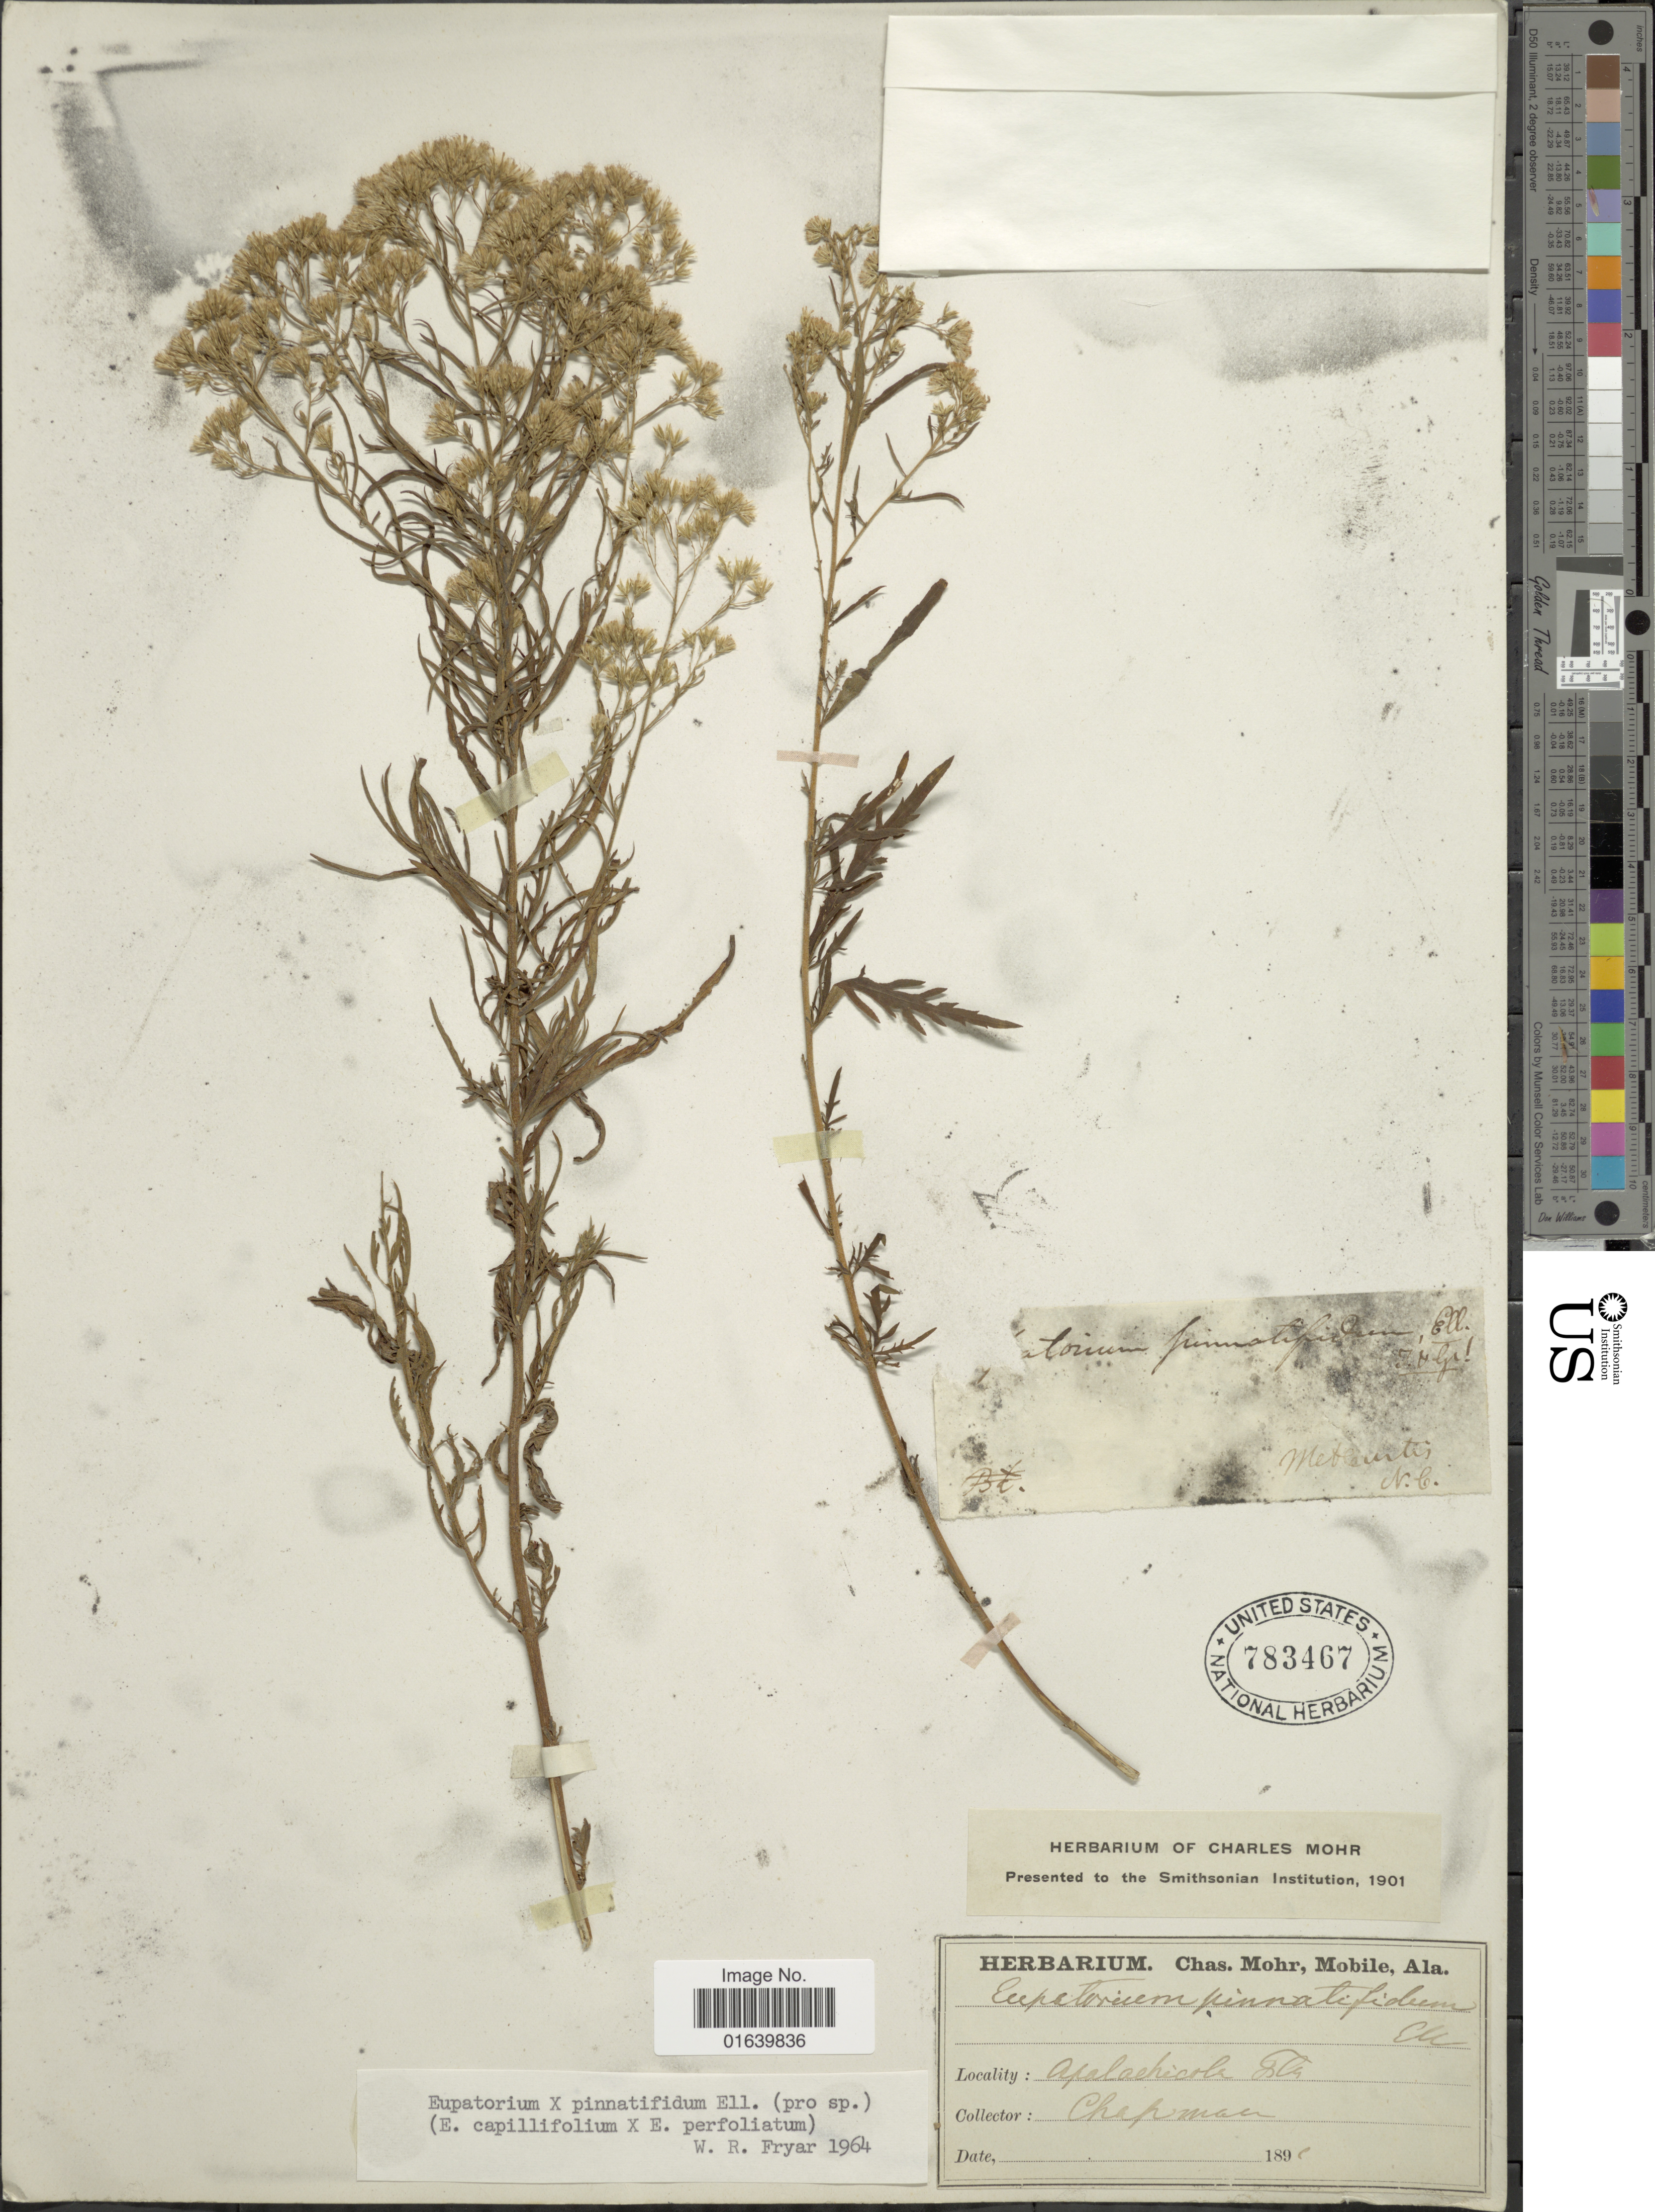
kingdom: Plantae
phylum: Tracheophyta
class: Magnoliopsida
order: Asterales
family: Asteraceae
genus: Eupatorium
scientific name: Eupatorium x pinnatifidum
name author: Elliott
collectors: A. Chapman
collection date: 1891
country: United States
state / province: Alabama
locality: Apalachicok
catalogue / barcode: US 783467